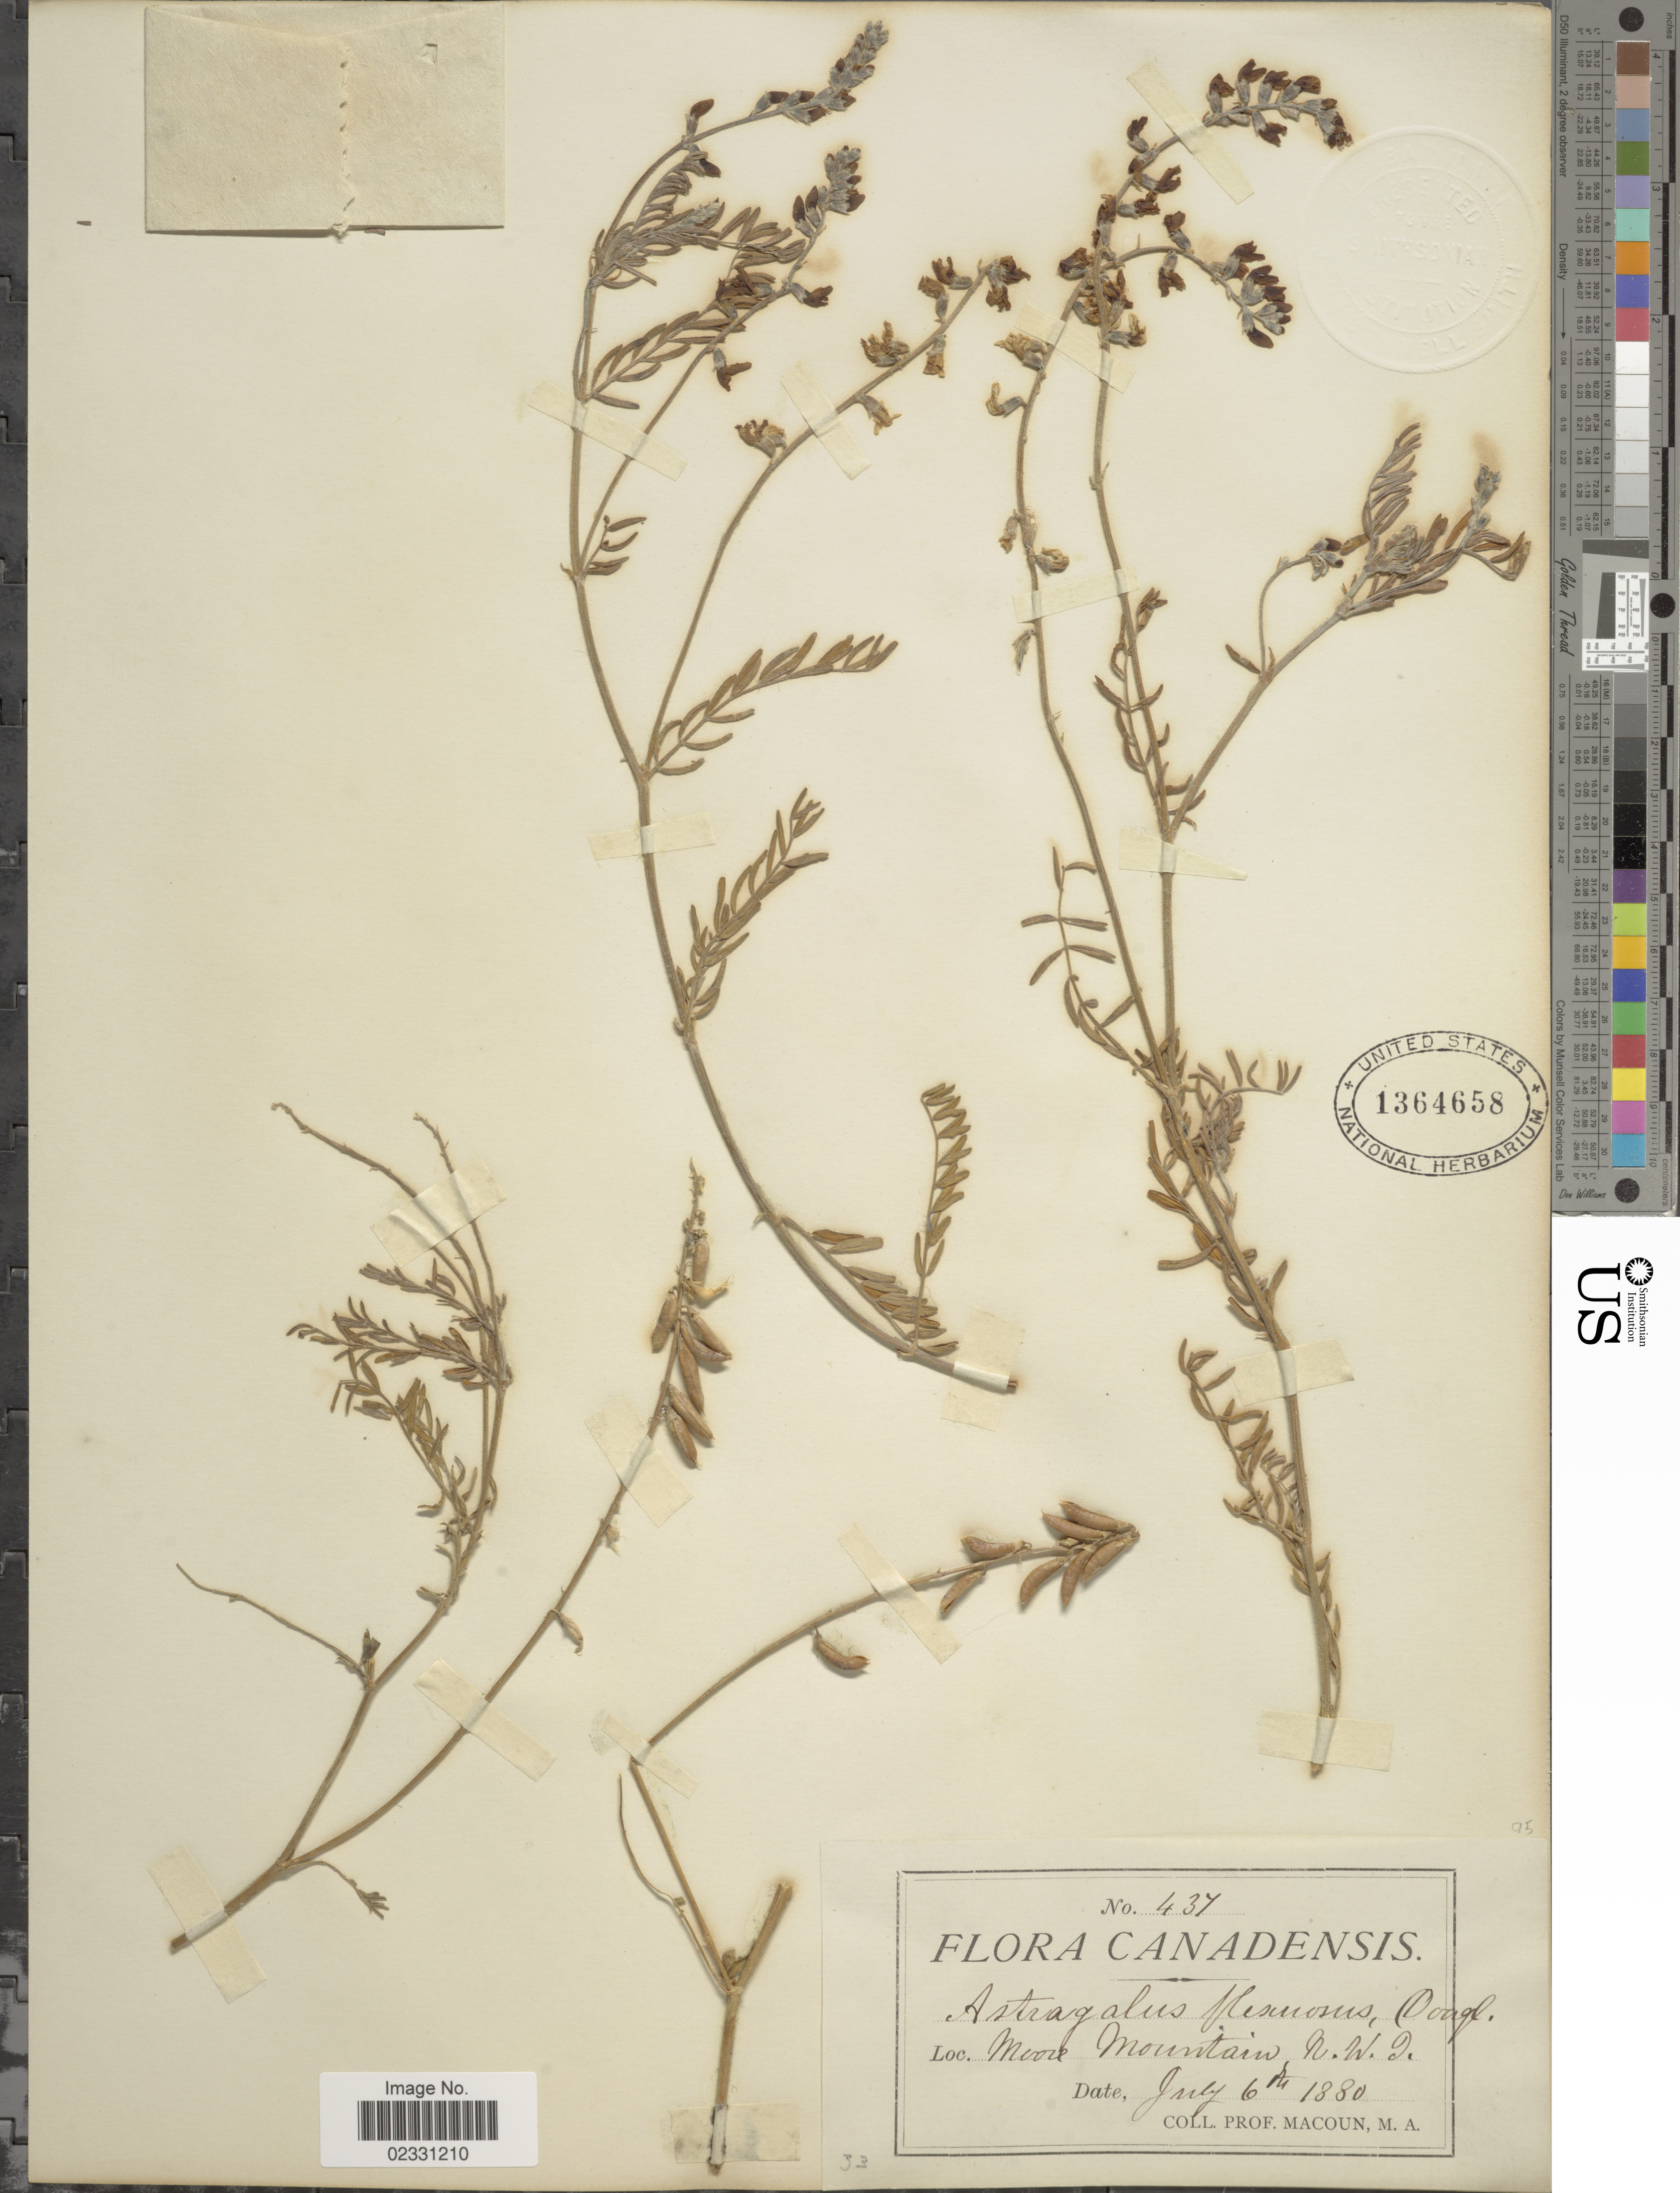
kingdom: Plantae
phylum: Tracheophyta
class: Magnoliopsida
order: Fabales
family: Fabaceae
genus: Astragalus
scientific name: Astragalus flexuosus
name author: (Hook.) Douglas ex G. Don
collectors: -- Macoun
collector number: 437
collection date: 1880-07-06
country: Canada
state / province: Northwest Territories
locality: Moore Mountain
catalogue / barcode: US 1364658